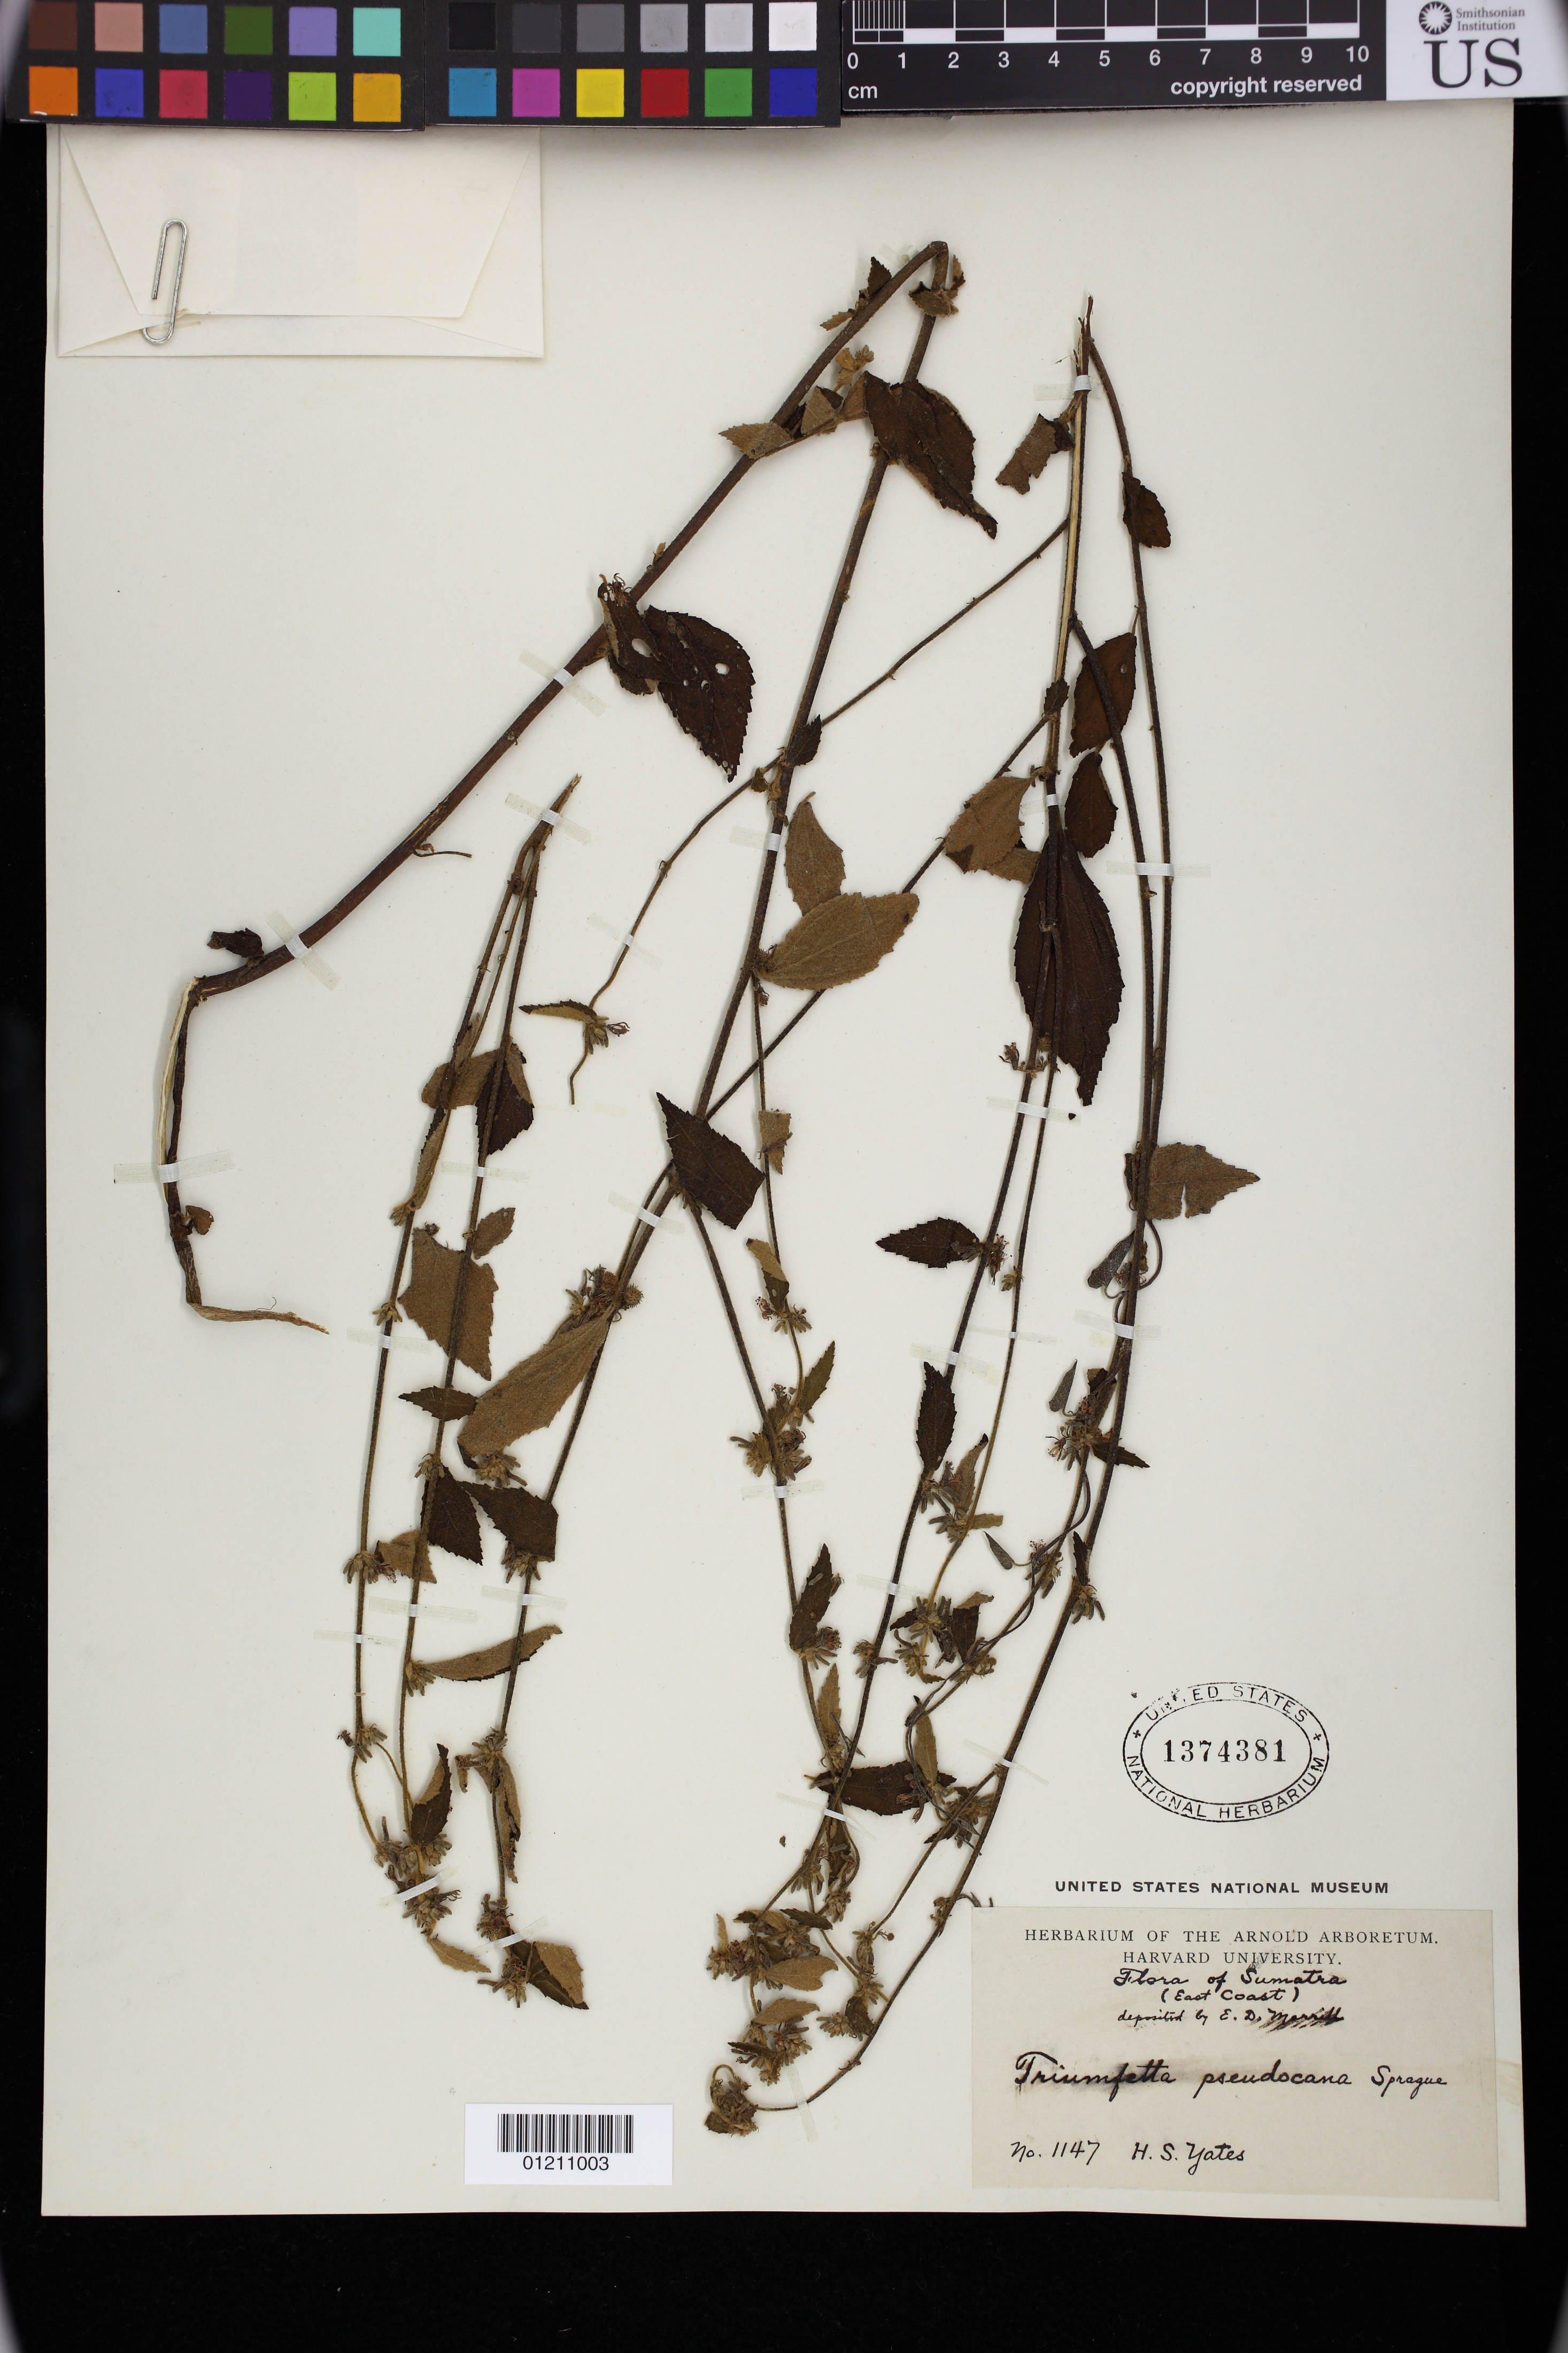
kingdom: Plantae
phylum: Tracheophyta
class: Magnoliopsida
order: Malvales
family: Malvaceae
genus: Triumfetta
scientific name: Triumfetta pseudocana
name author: Sprague & Craib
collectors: H. S. Yates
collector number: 1147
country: Indonesia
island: Sumatra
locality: Sumatra, East Coast.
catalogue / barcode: US 1374381